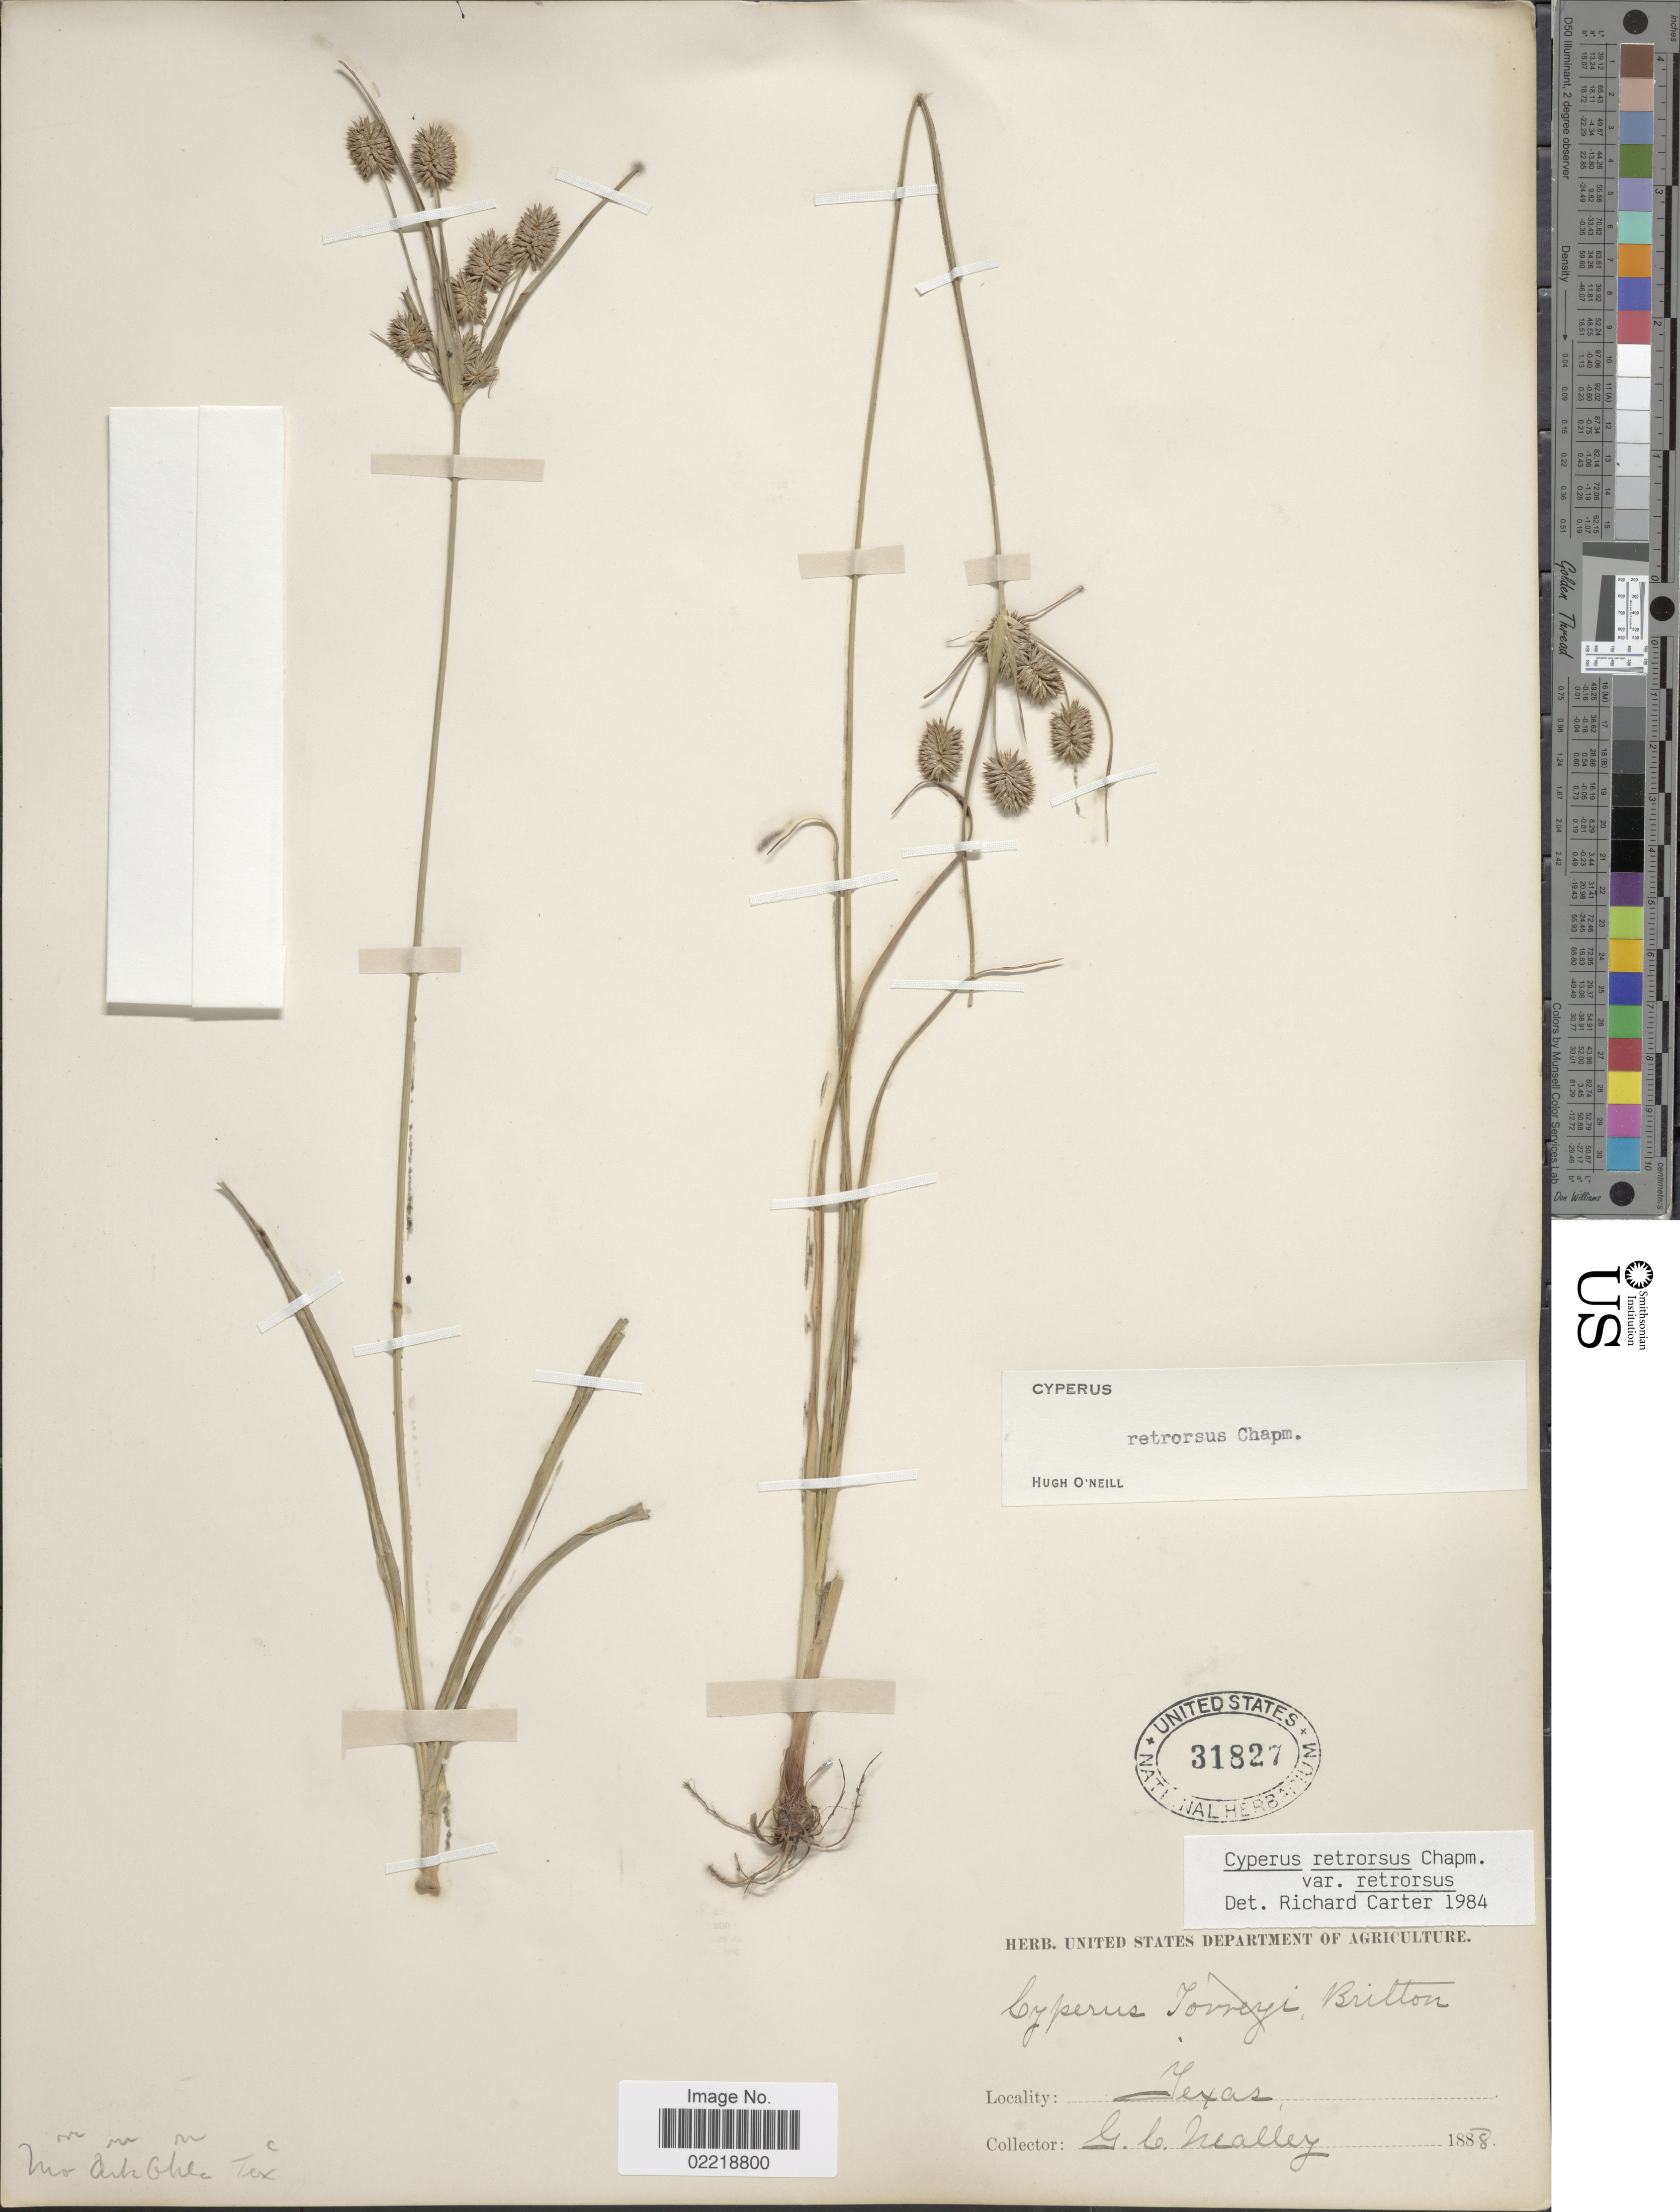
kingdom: Plantae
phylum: Tracheophyta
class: Liliopsida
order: Poales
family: Cyperaceae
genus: Cyperus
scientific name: Cyperus retrorsus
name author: Chapm.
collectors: G. C. Nealley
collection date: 1888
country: United States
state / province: Texas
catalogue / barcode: US 31827